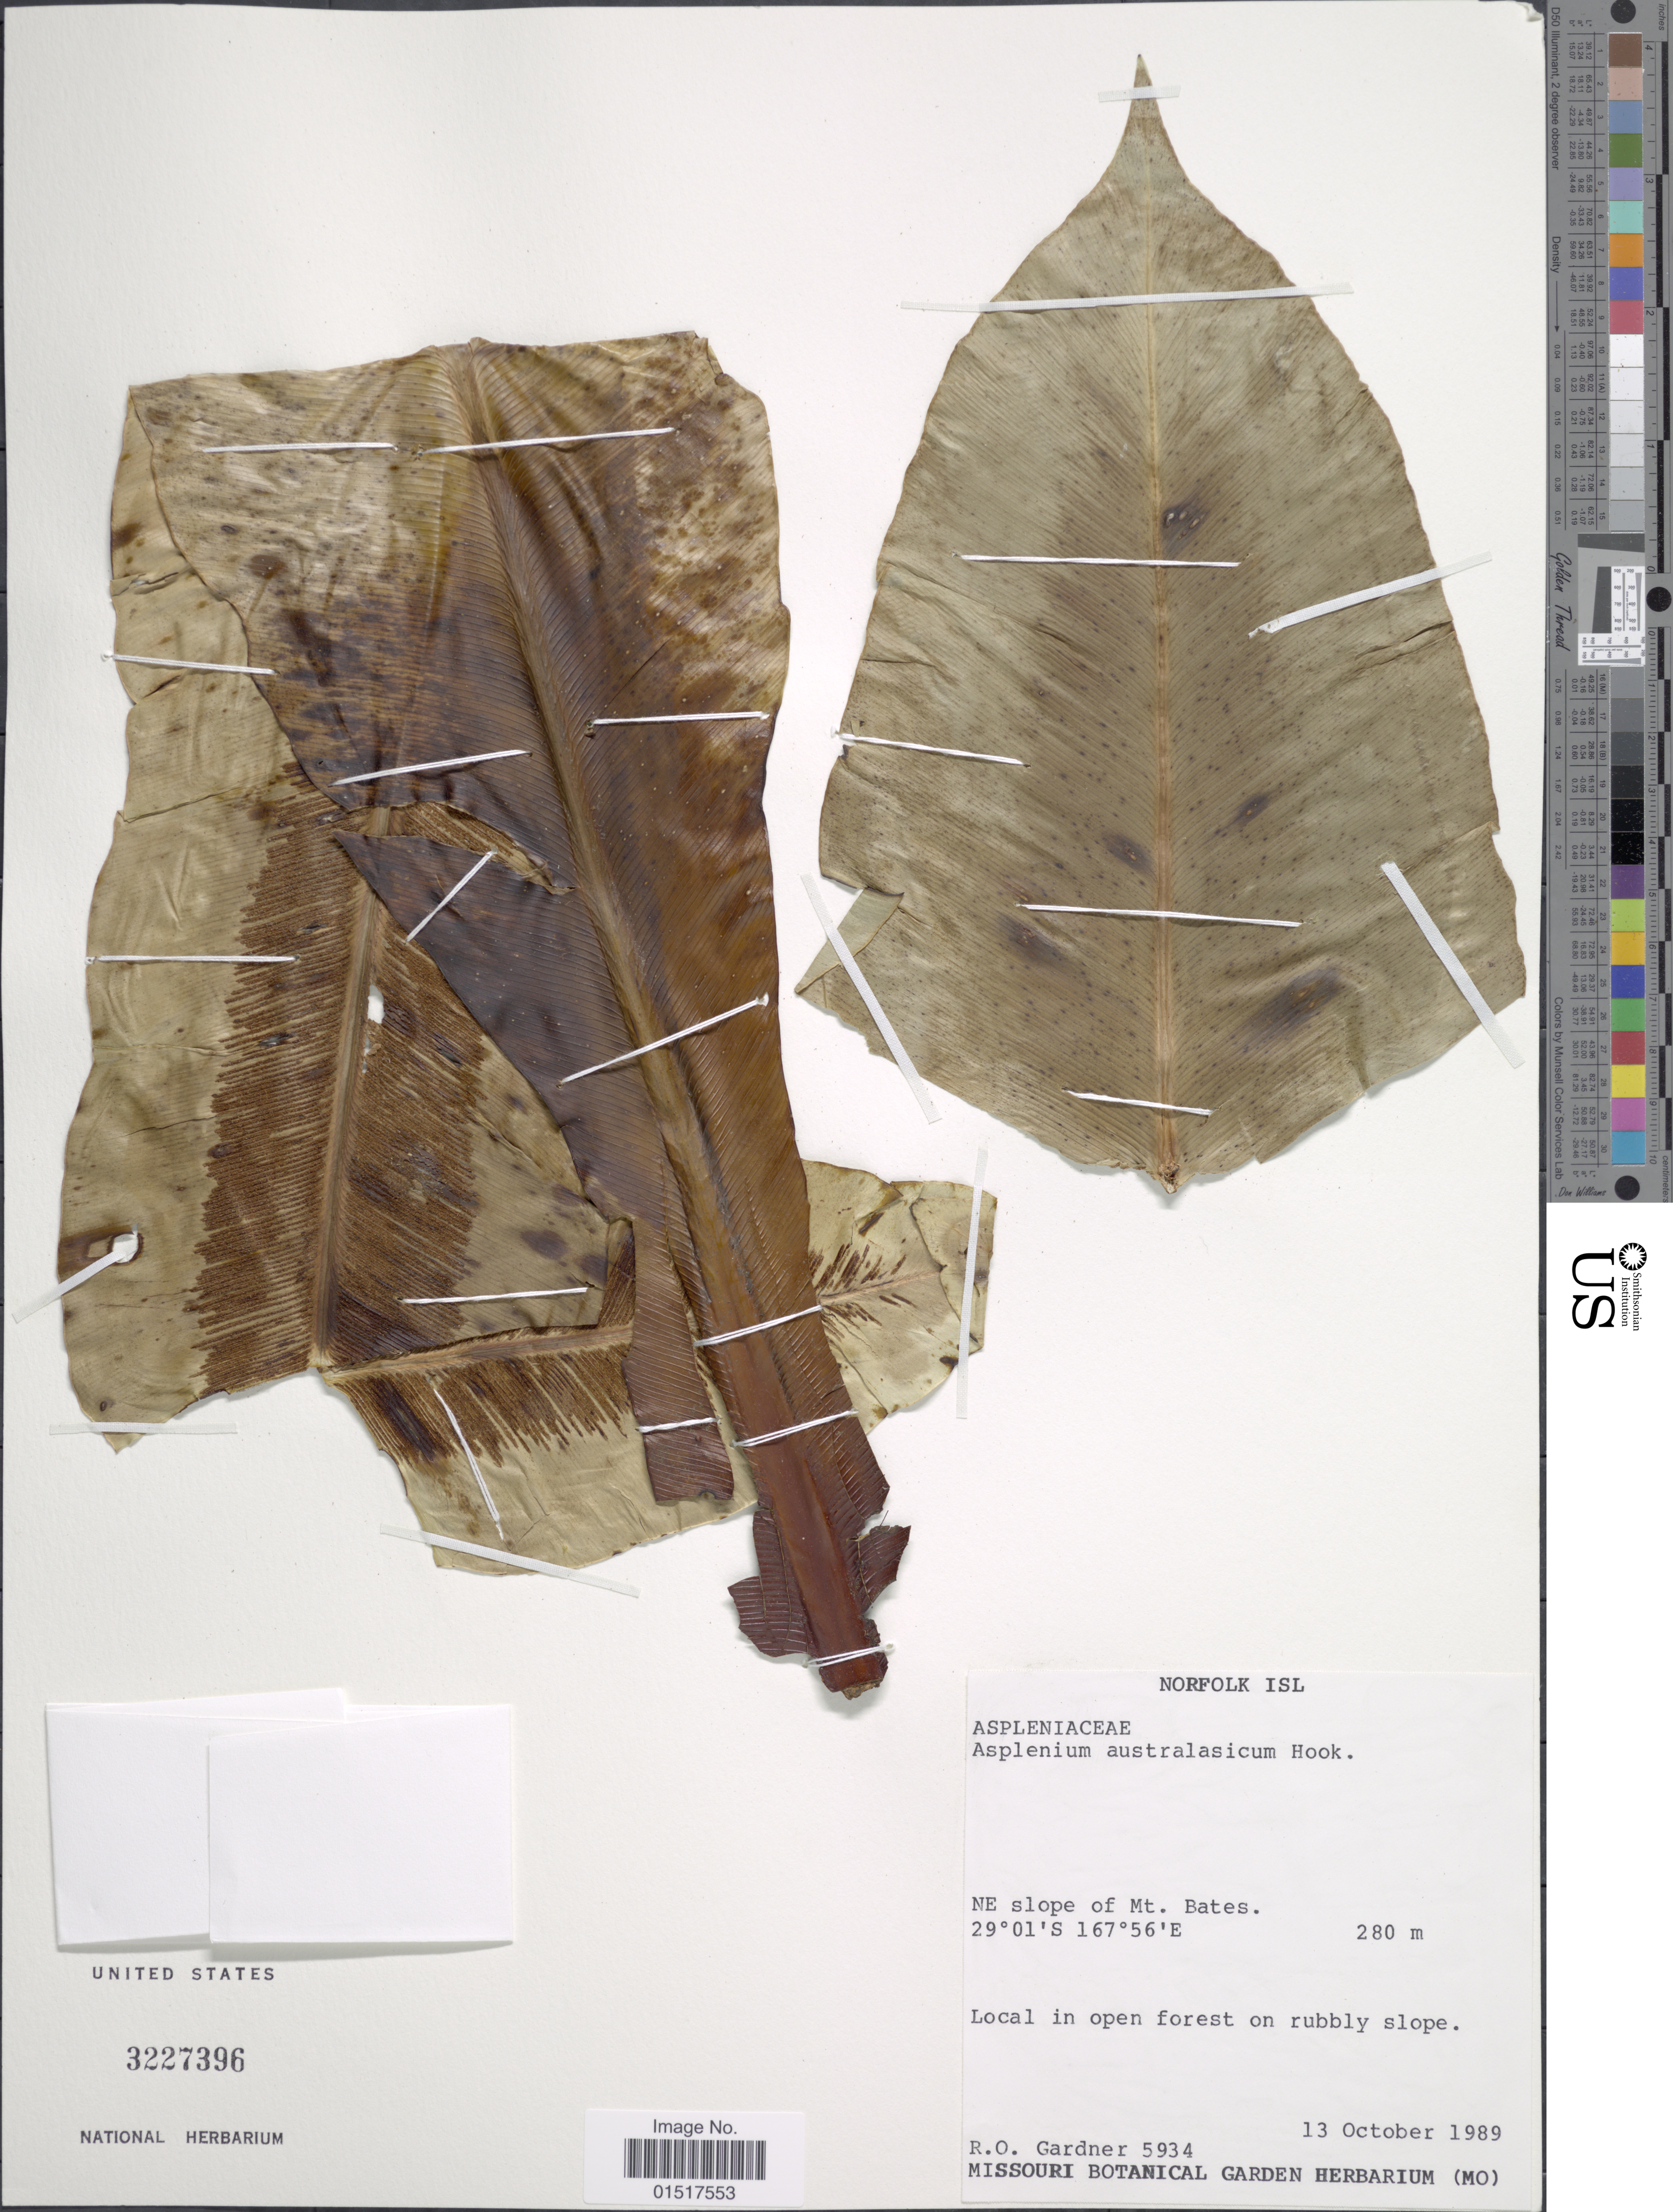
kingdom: Plantae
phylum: Tracheophyta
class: Polypodiopsida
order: Polypodiales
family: Aspleniaceae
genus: Asplenium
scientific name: Asplenium australasicum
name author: (Sm.) Hook.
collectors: R. O. Gardner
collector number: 5934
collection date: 1989-10-13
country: Australia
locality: Norfolk Isl. NE slope of Mt. Bates.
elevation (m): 280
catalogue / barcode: US 3227396